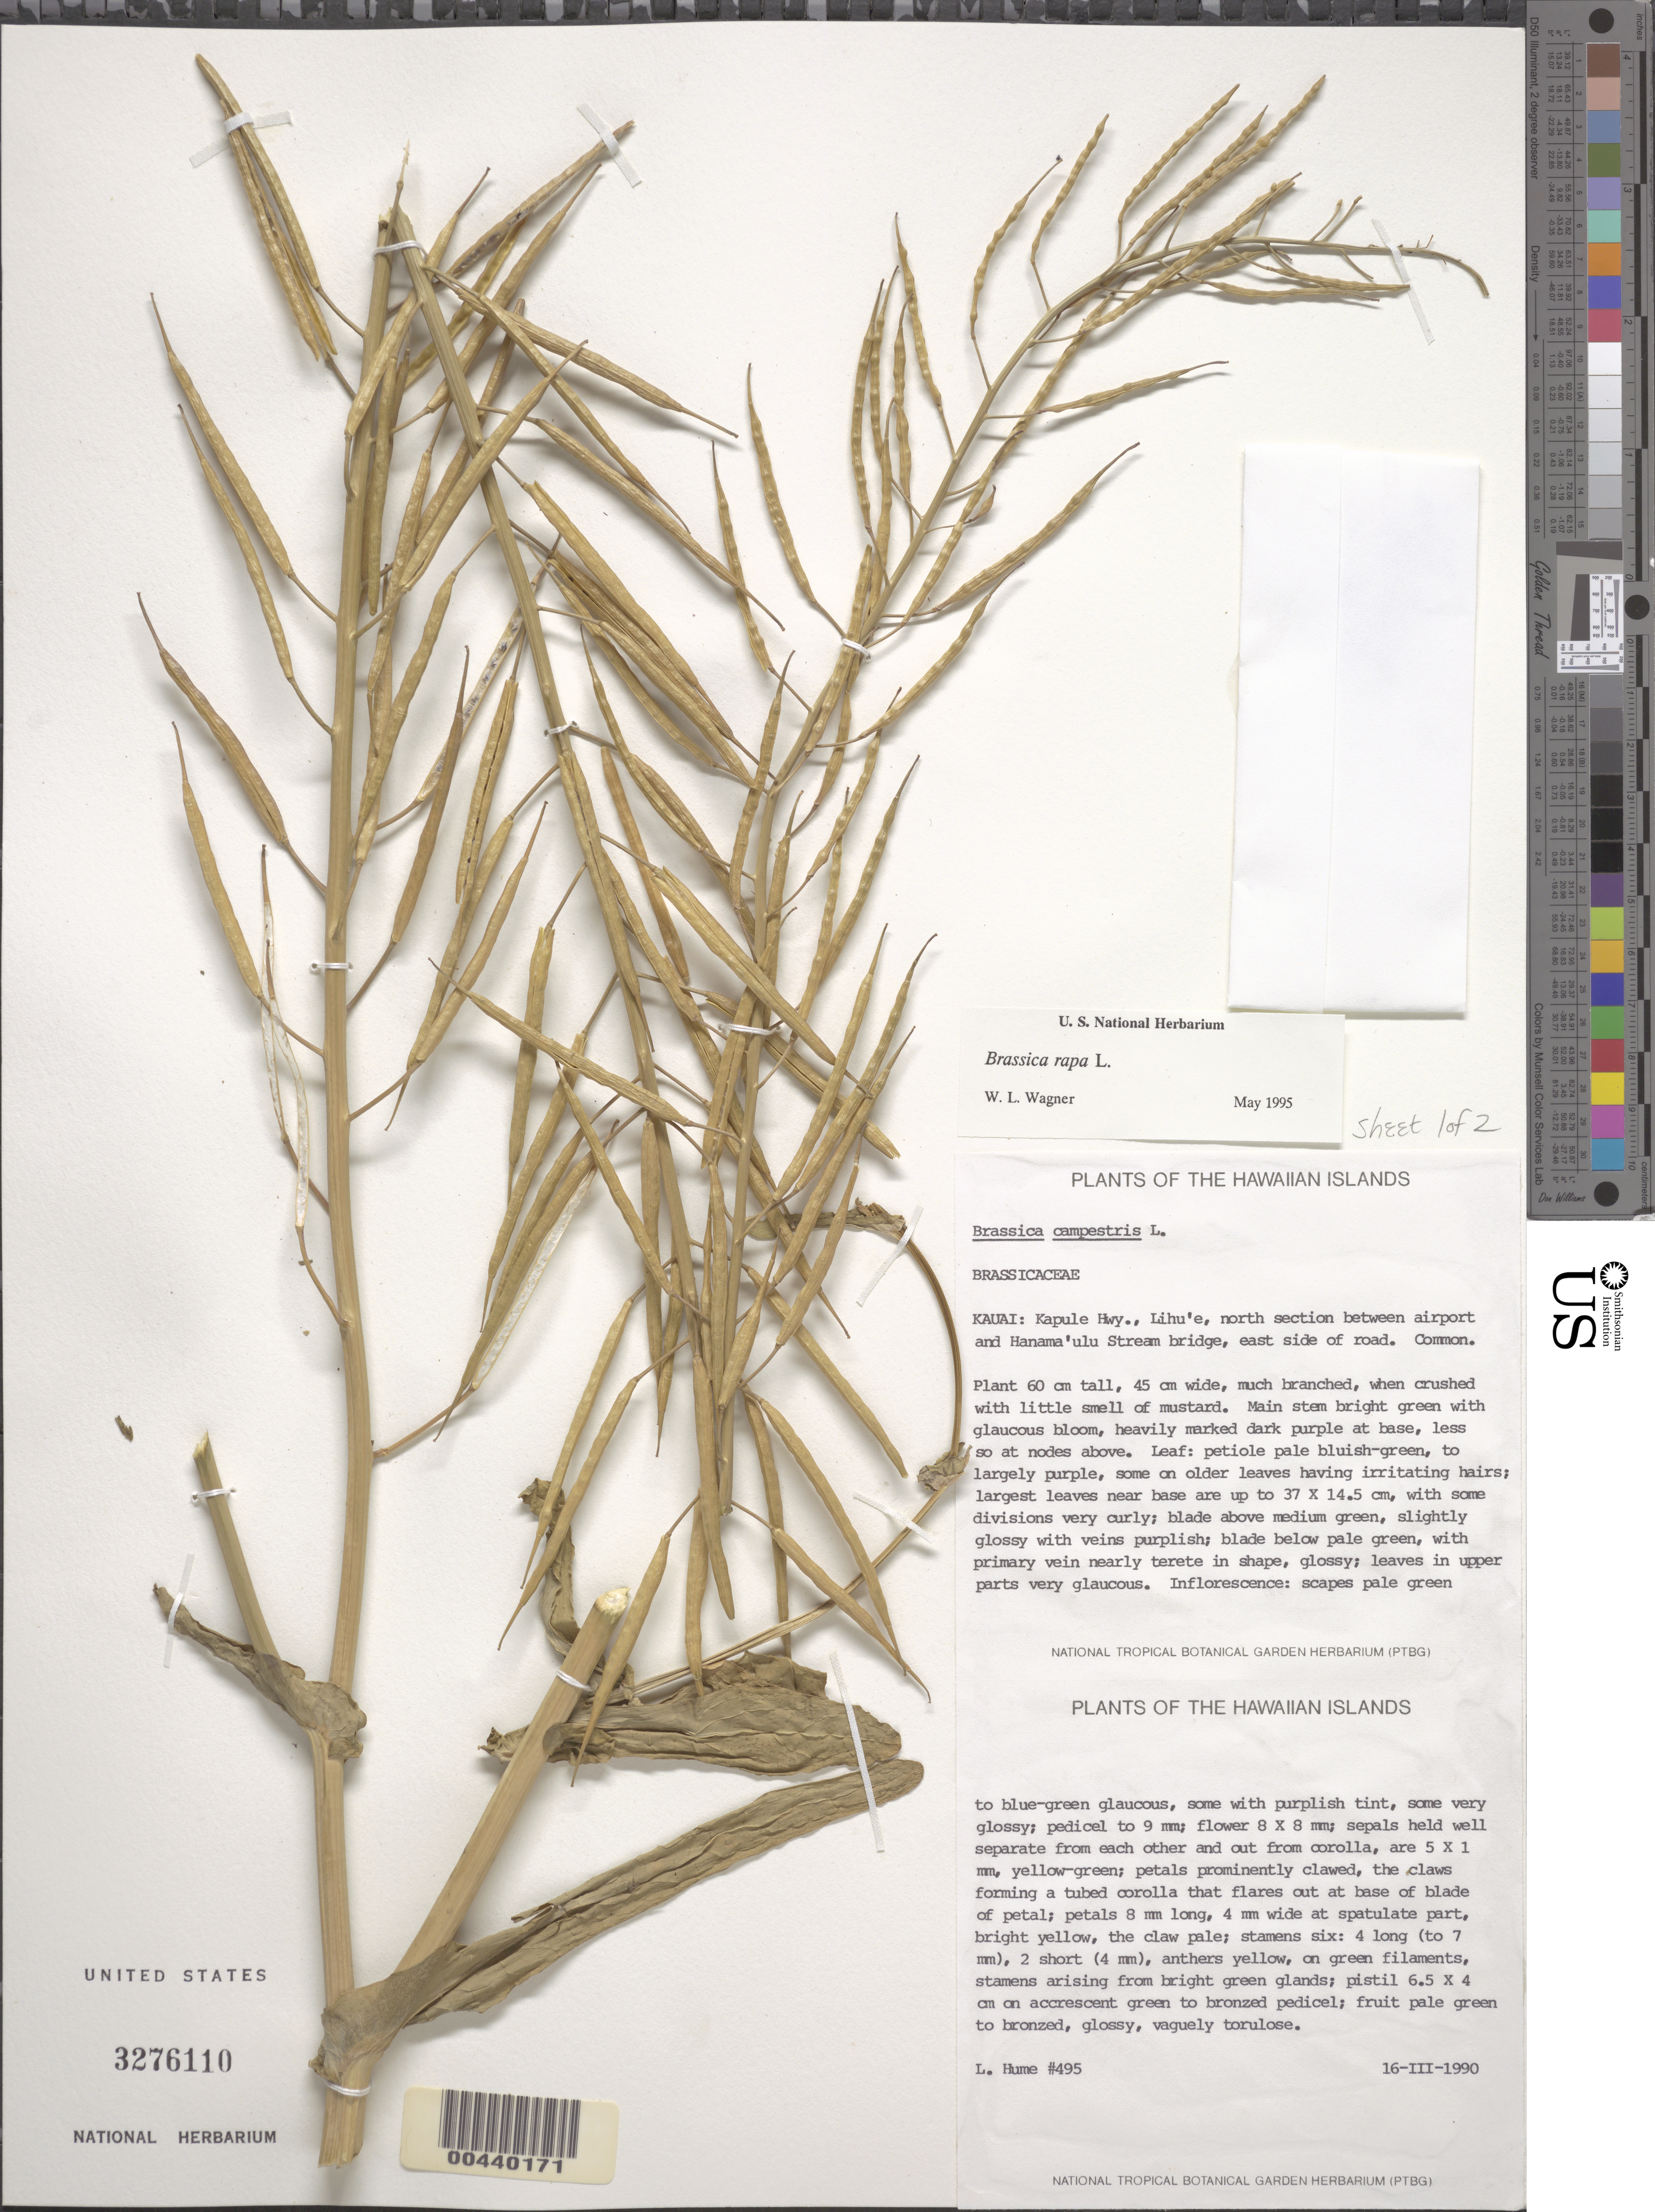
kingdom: Plantae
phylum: Tracheophyta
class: Magnoliopsida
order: Brassicales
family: Brassicaceae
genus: Brassica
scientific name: Brassica rapa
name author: L.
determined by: Wagner, W. L., (BOT), Smithsonian Institution - National Museum of Natural History (UNITED STATES)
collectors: L. Hume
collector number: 495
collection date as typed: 16 Mar 1990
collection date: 1990-03-16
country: United States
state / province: Hawaii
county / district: Kauai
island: Kaua'i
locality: Kapule Highway, Lihu'e, north section between airport and Hanama'ulu Stream bridge, east side of road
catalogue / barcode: US 3276110